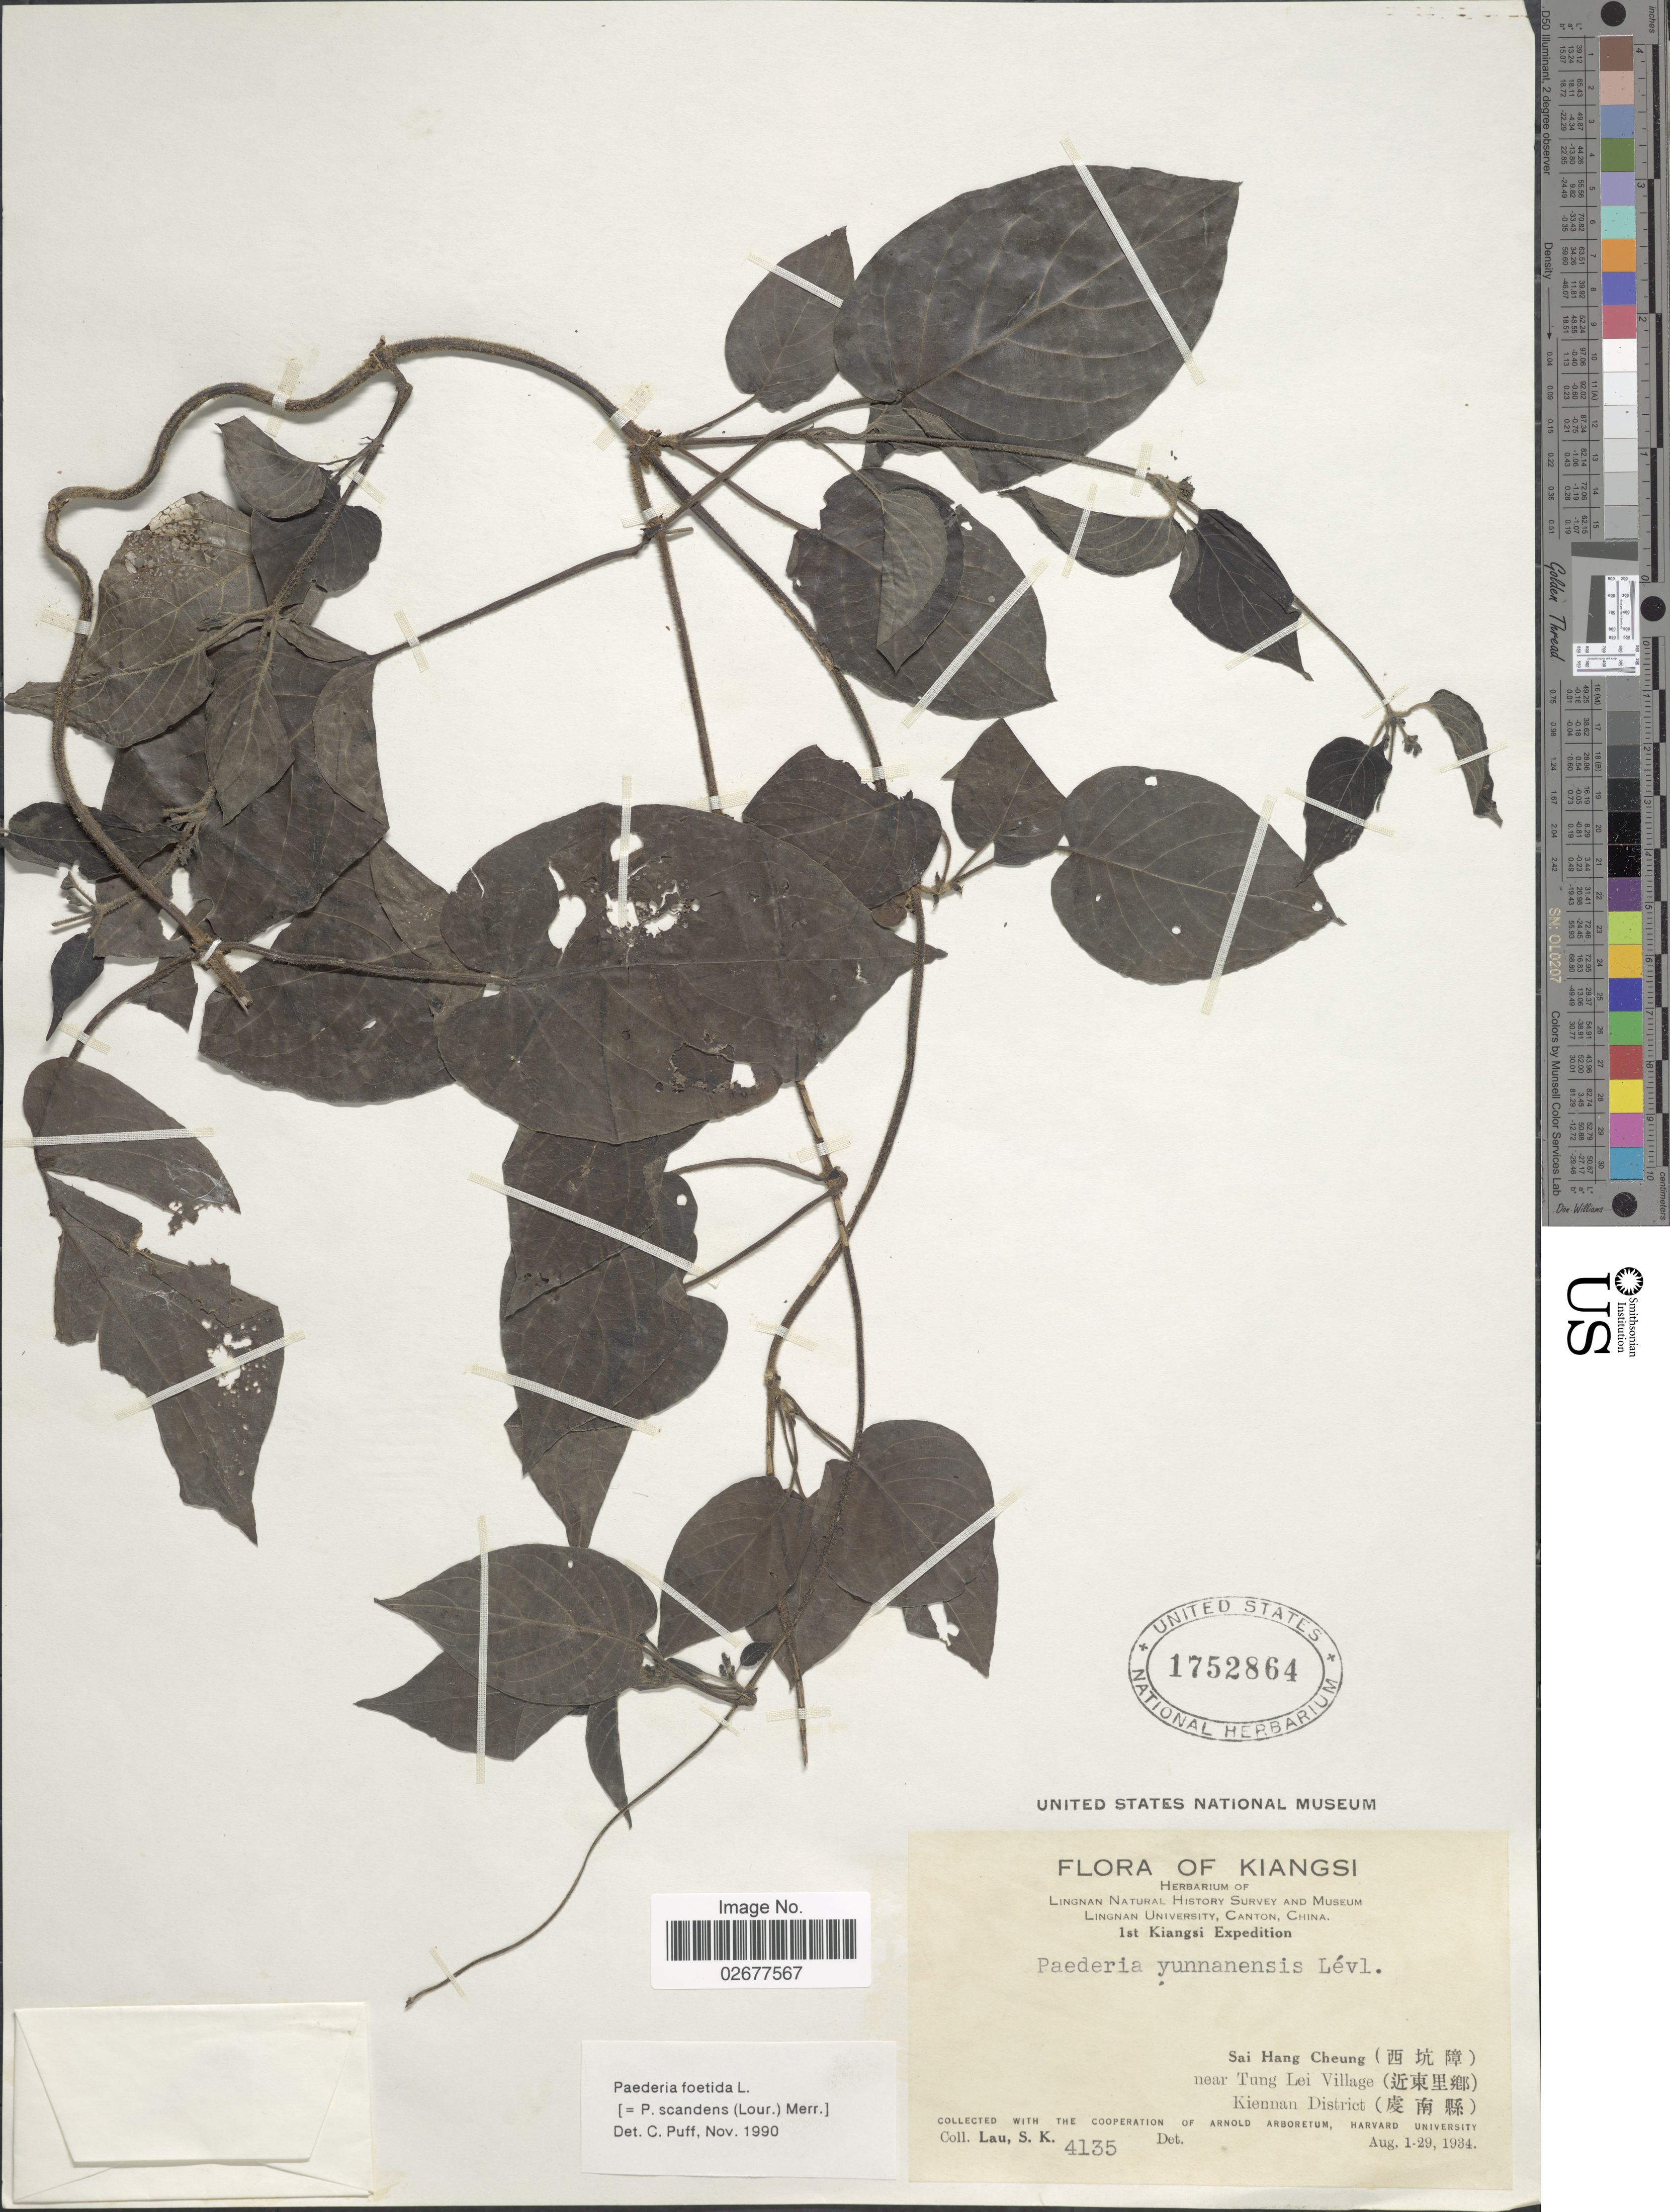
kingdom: Plantae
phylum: Tracheophyta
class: Magnoliopsida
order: Gentianales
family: Rubiaceae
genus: Paederia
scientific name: Paederia foetida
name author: Wall.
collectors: S. K. Lau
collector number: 4135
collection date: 1934-08-01/1934-08-29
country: China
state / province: Jiangxi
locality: Kiangsi. Sai Hang Cheung near Tung Lei Village. Kiennan District.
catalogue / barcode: US 1752864